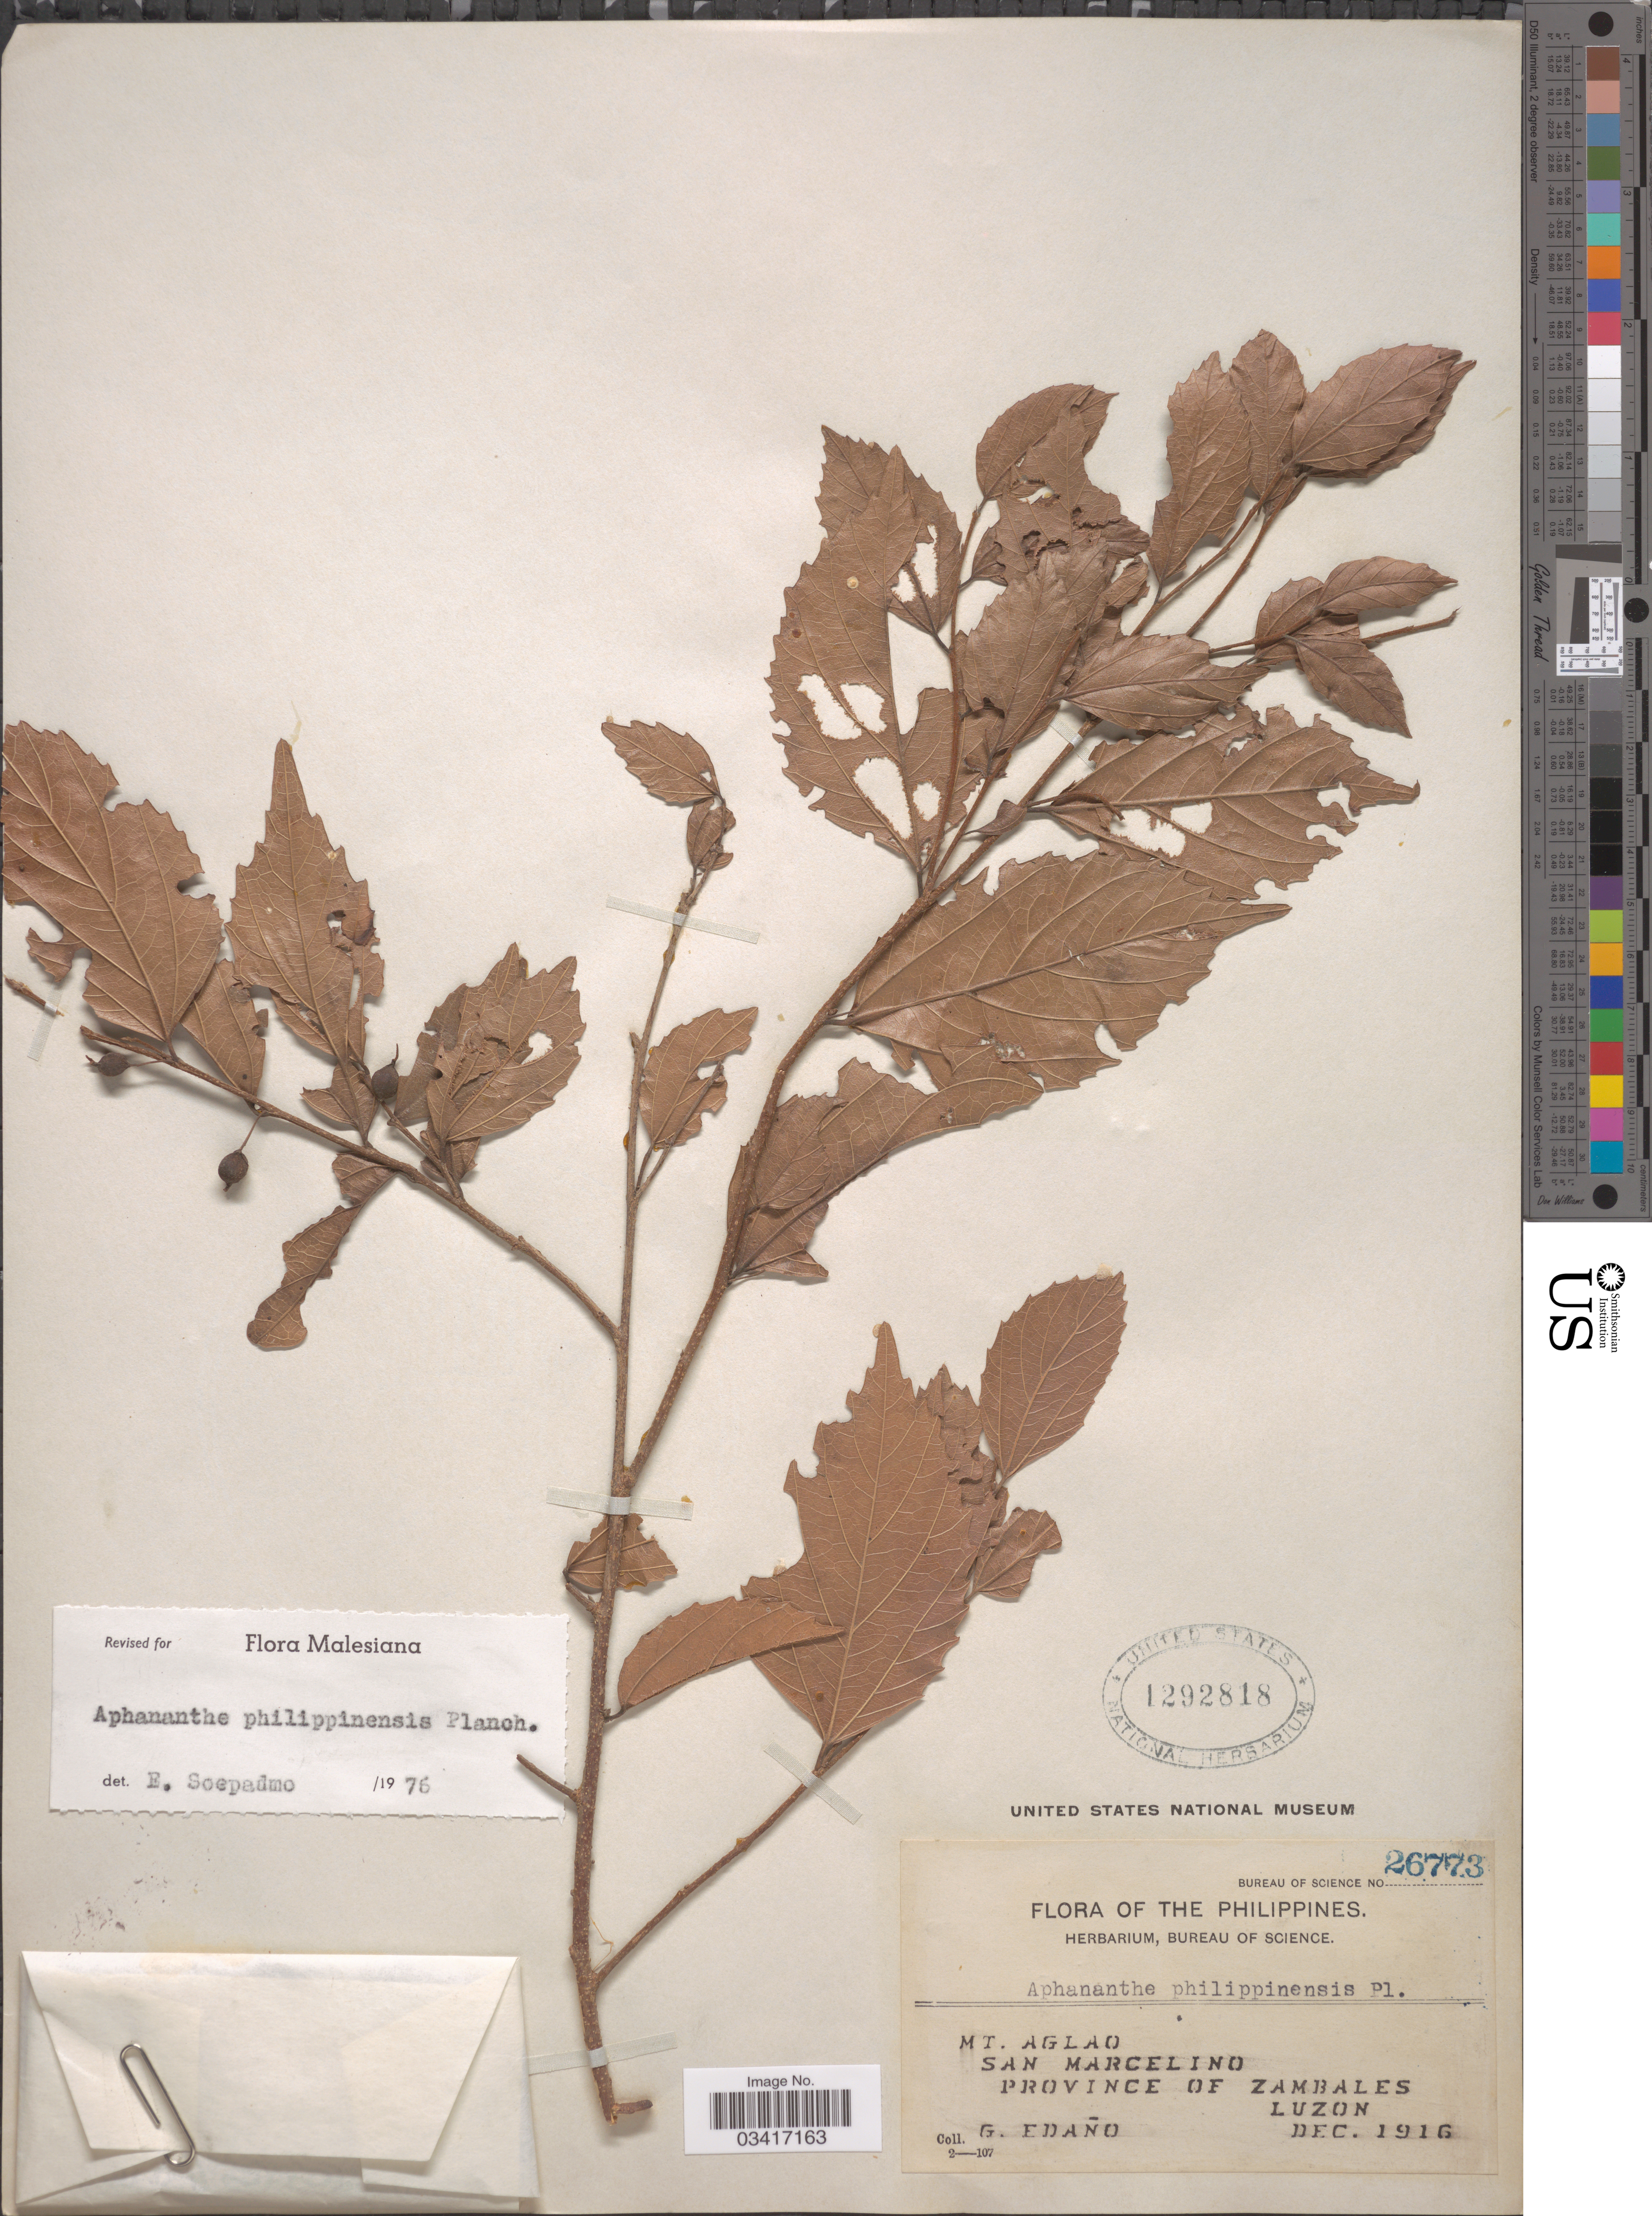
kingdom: Plantae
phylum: Tracheophyta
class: Magnoliopsida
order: Rosales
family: Cannabaceae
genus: Aphananthe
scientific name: Aphananthe philippinensis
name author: Planch.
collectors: G. Edaño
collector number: Bureau of Science 26773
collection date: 1916-12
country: Philippines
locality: Mt. Aglao. San Marcelino. Province of Zambales. Luzon.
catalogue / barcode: US 1292818